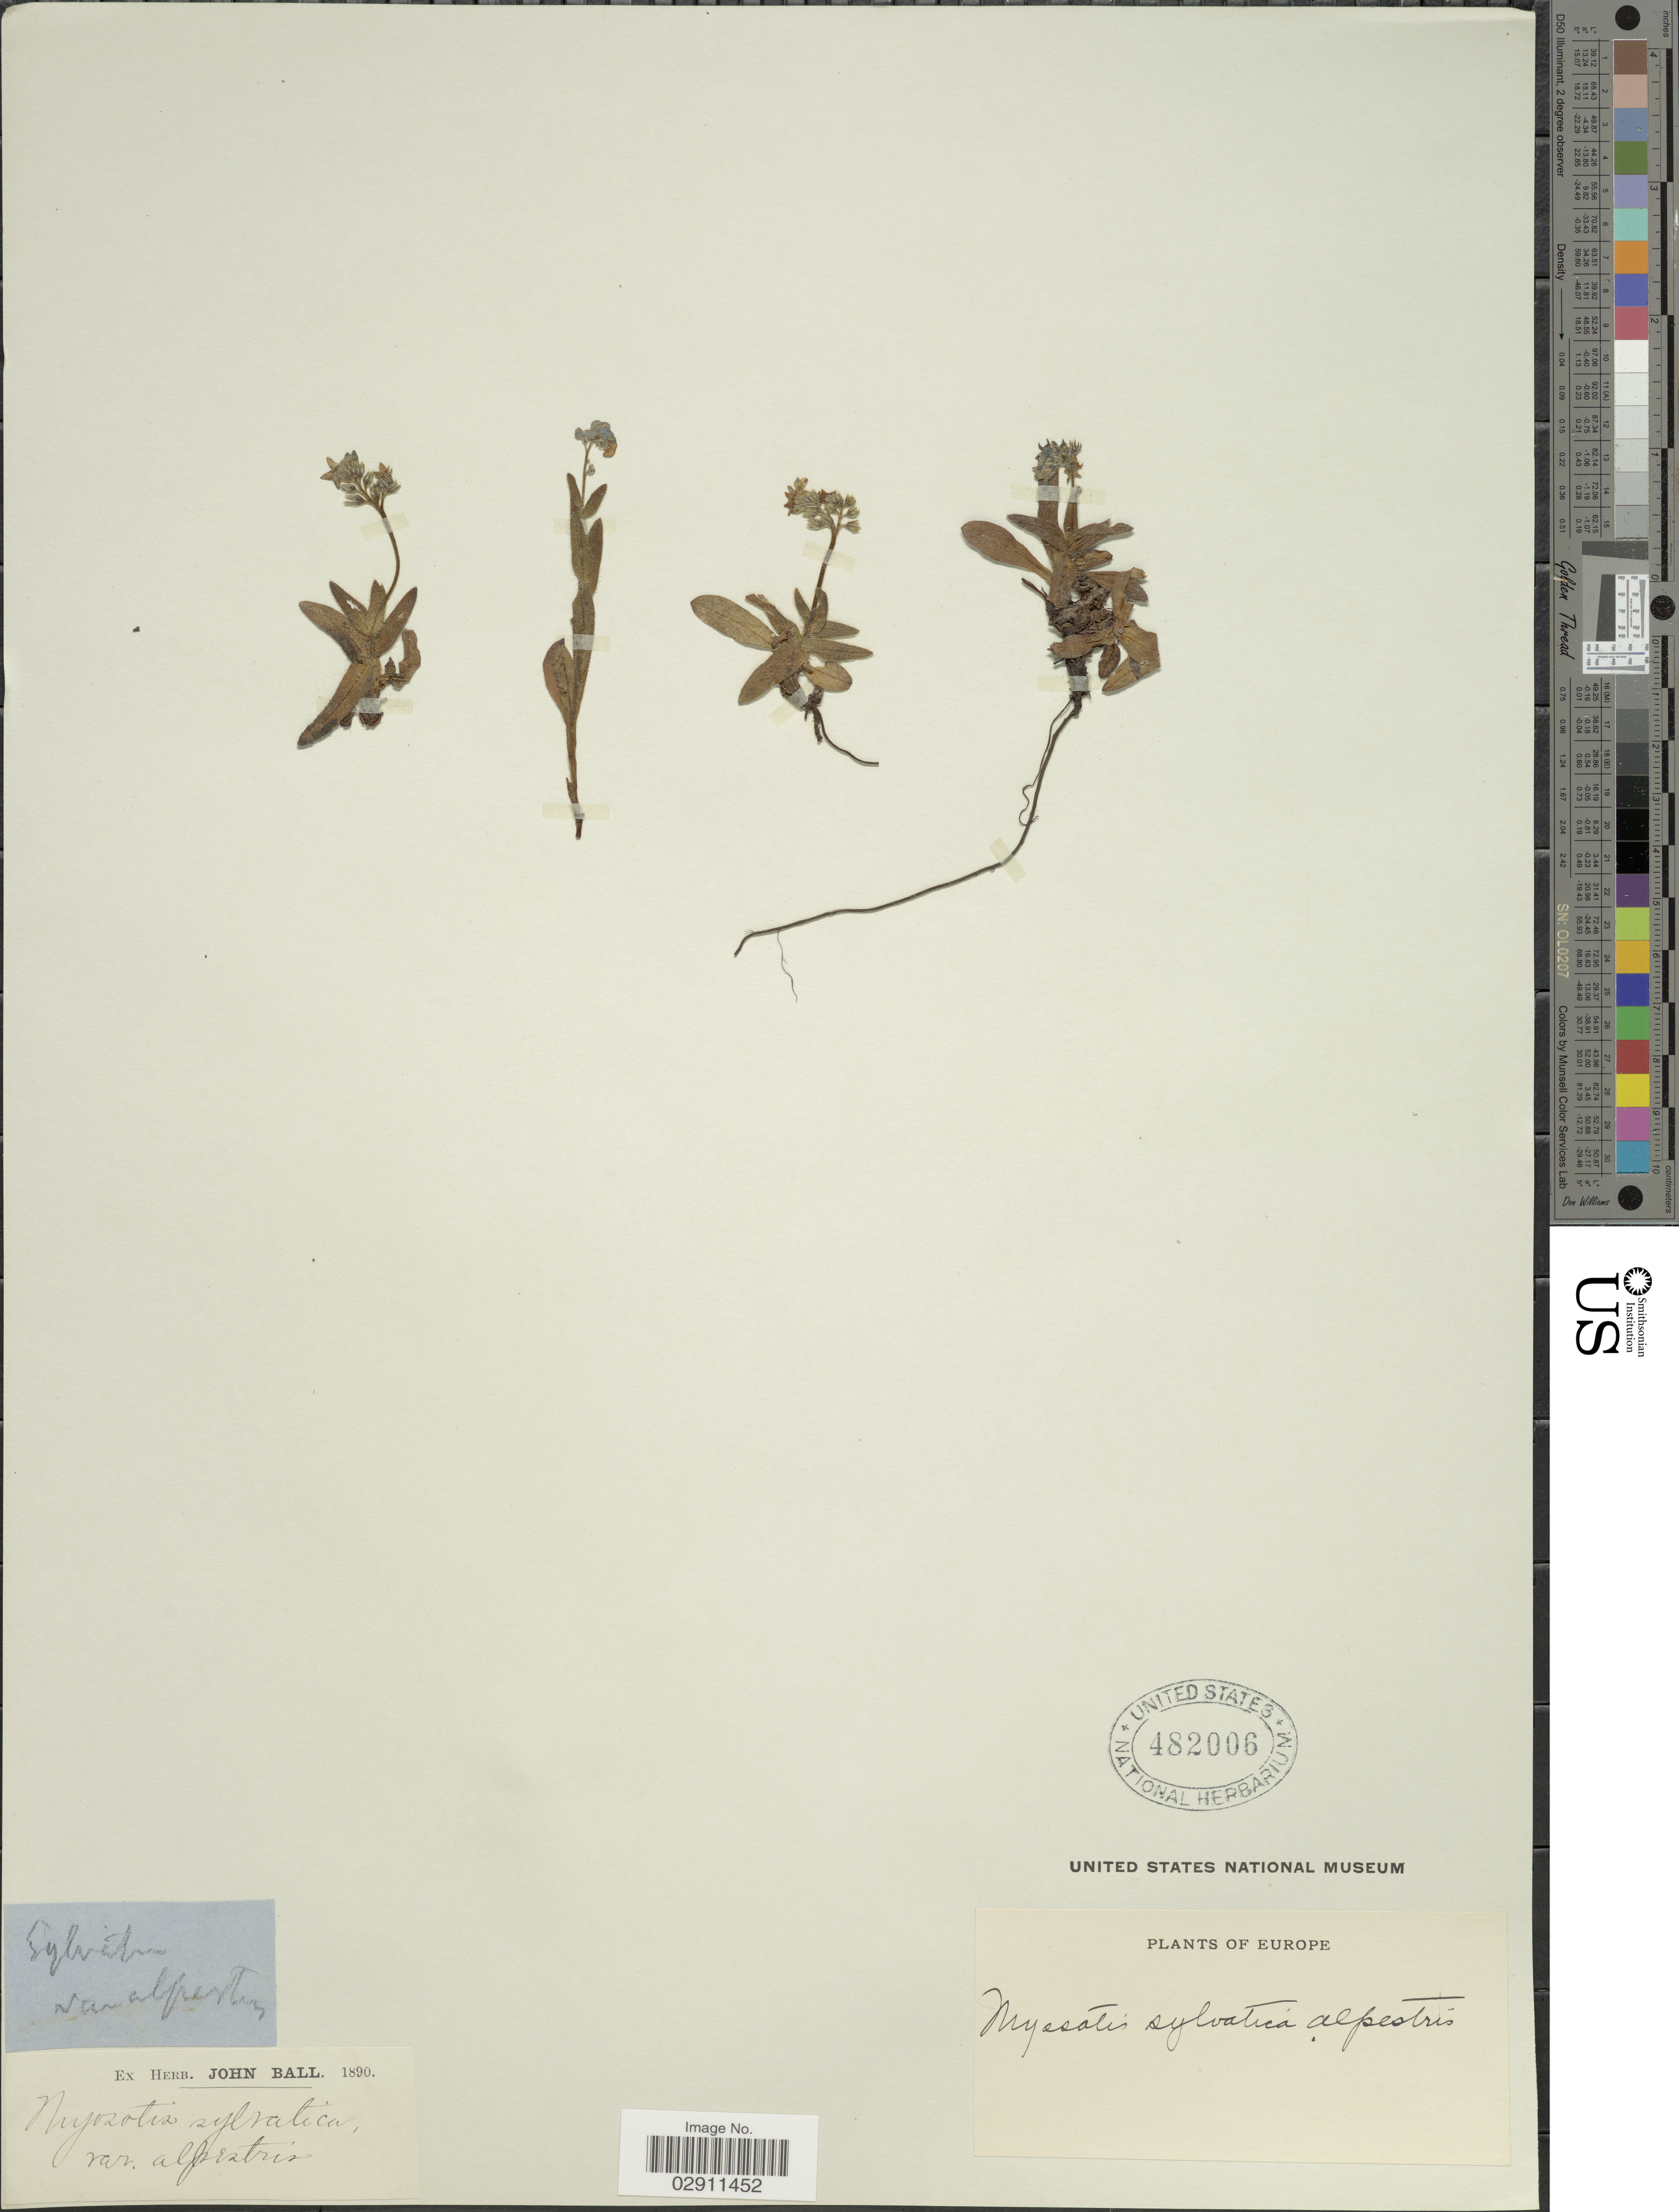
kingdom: Plantae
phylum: Tracheophyta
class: Magnoliopsida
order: Boraginales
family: Boraginaceae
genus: Myosotis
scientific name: Myosotis alpestris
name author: F.W. Schmidt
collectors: J. Ball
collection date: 1890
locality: Europe.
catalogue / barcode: US 482006